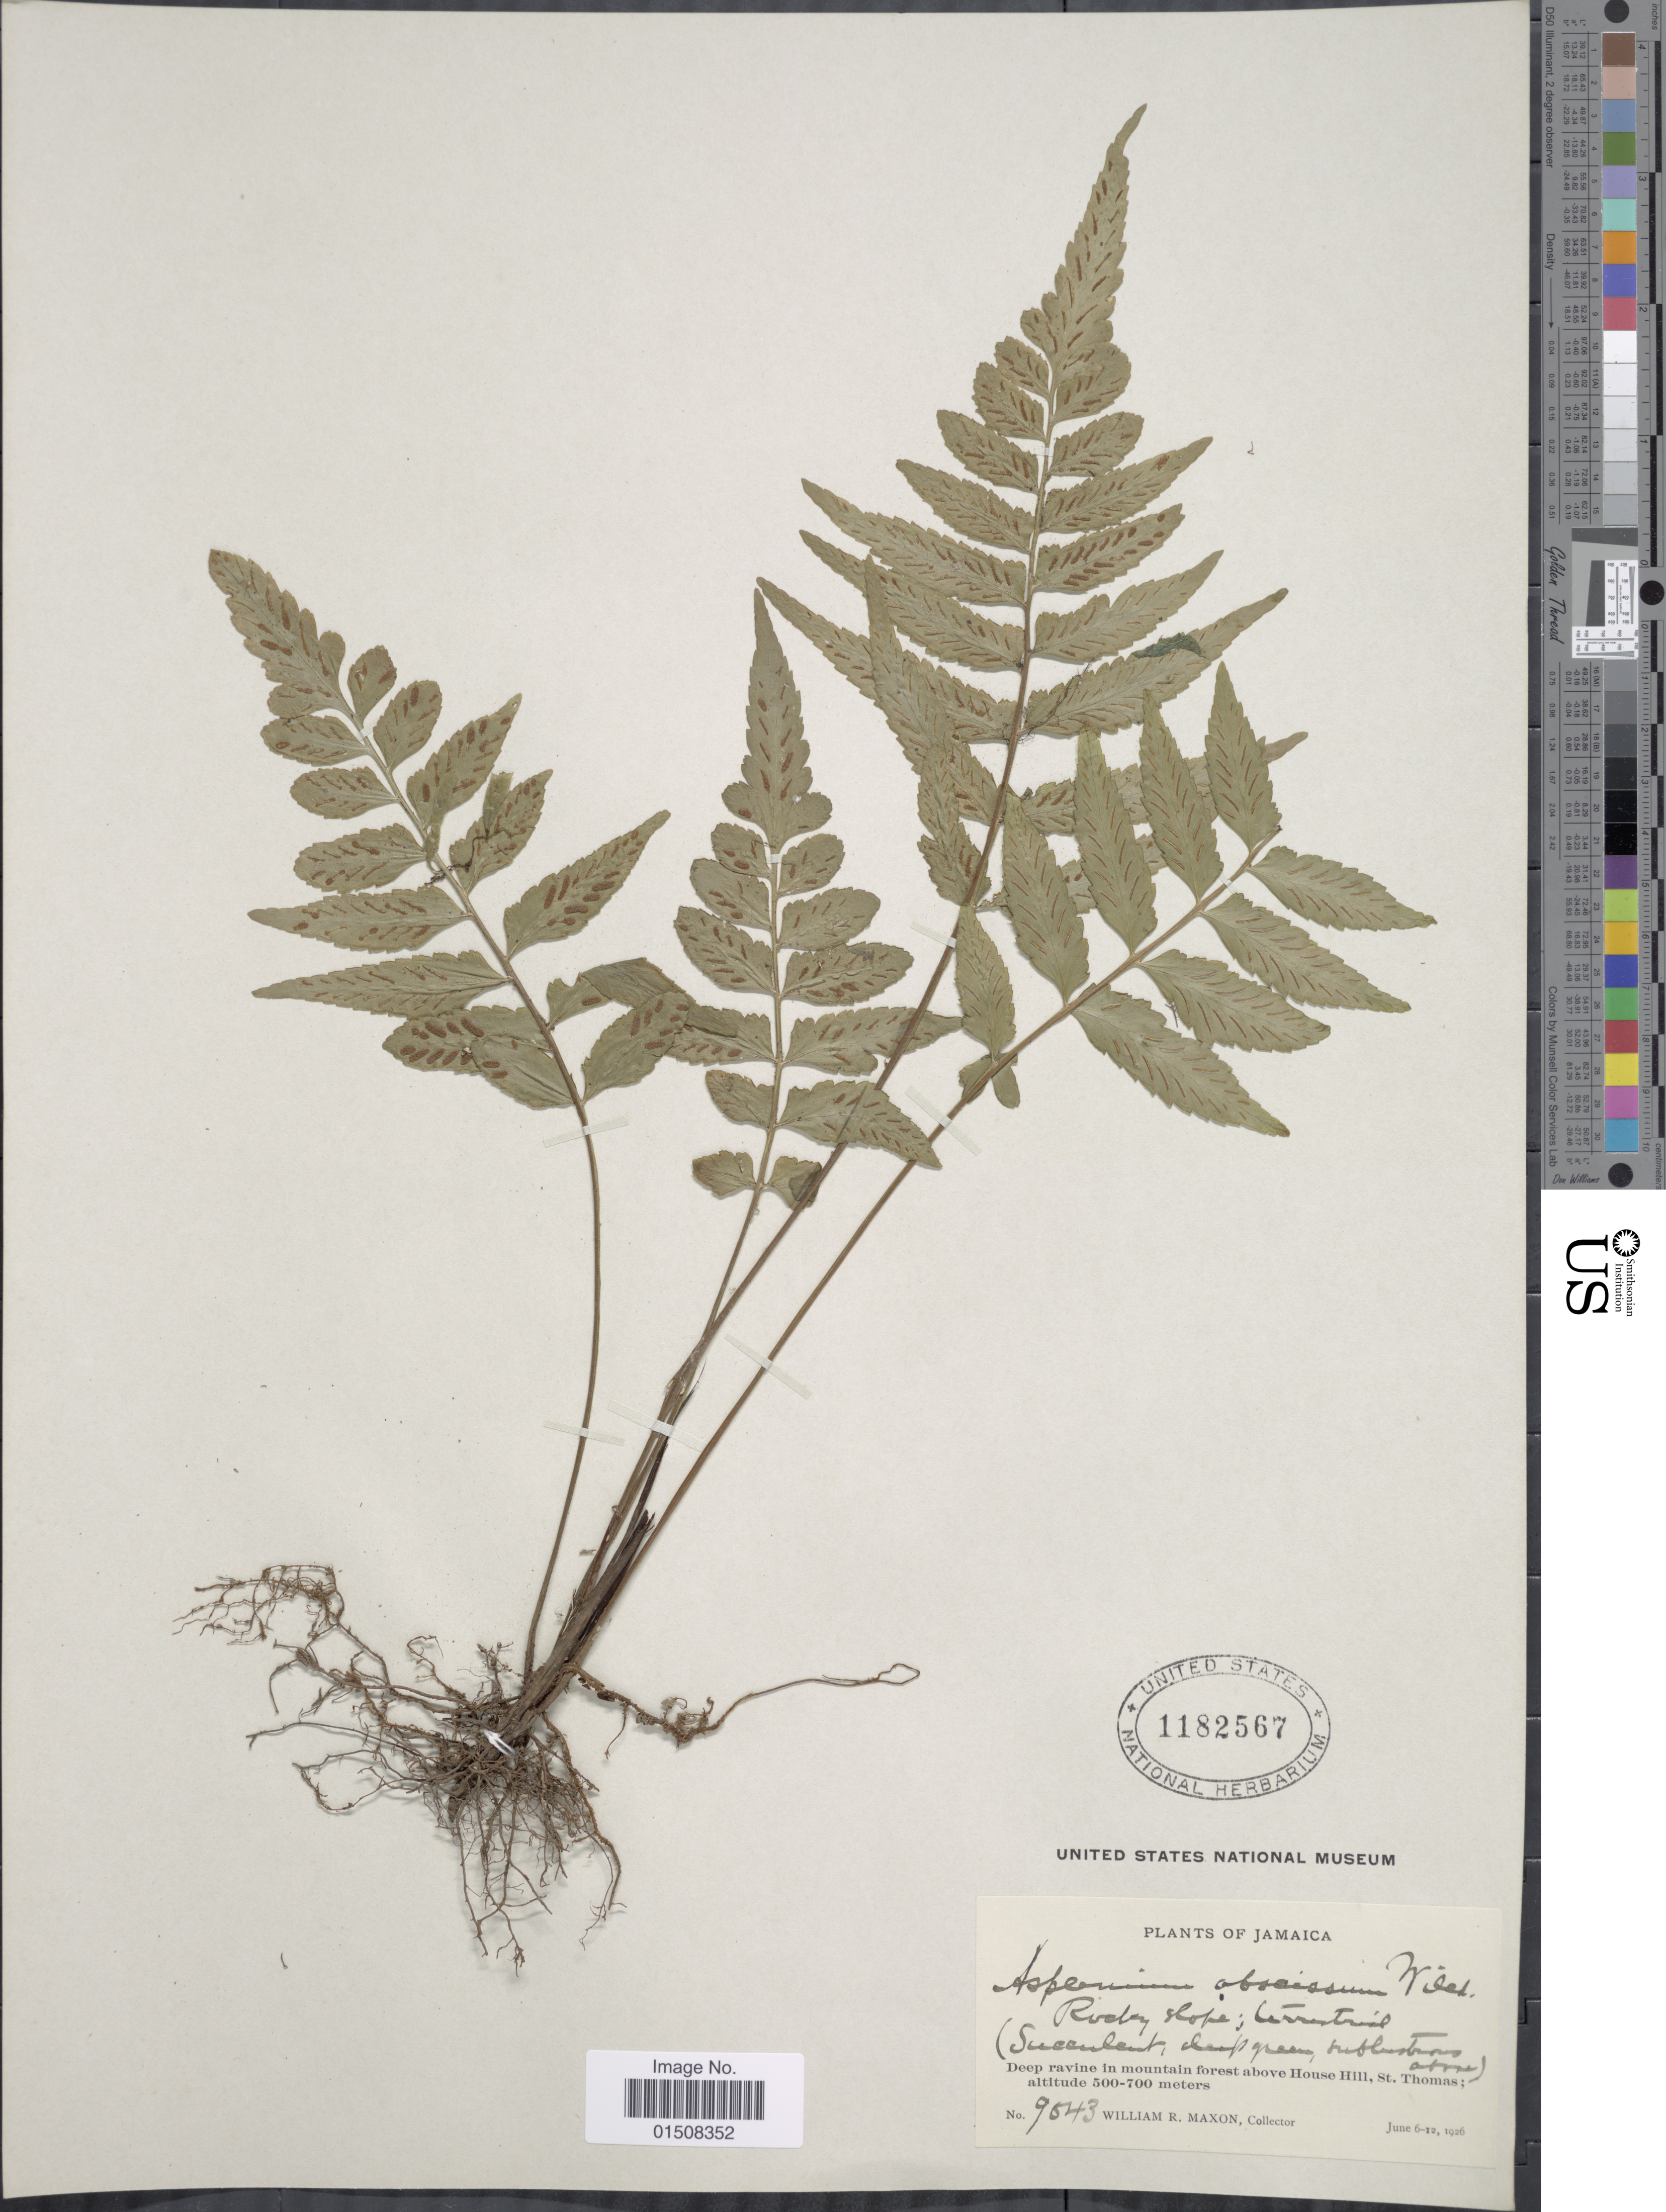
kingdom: Plantae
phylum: Tracheophyta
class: Polypodiopsida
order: Polypodiales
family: Aspleniaceae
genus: Asplenium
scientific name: Asplenium abscissum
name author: Willd.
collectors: W. R. Maxon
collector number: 9043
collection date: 1926-06-06/1926-06-12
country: Jamaica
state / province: Saint Thomas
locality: Deep ravine in mountain forest above House Hill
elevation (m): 500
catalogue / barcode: US 1182567